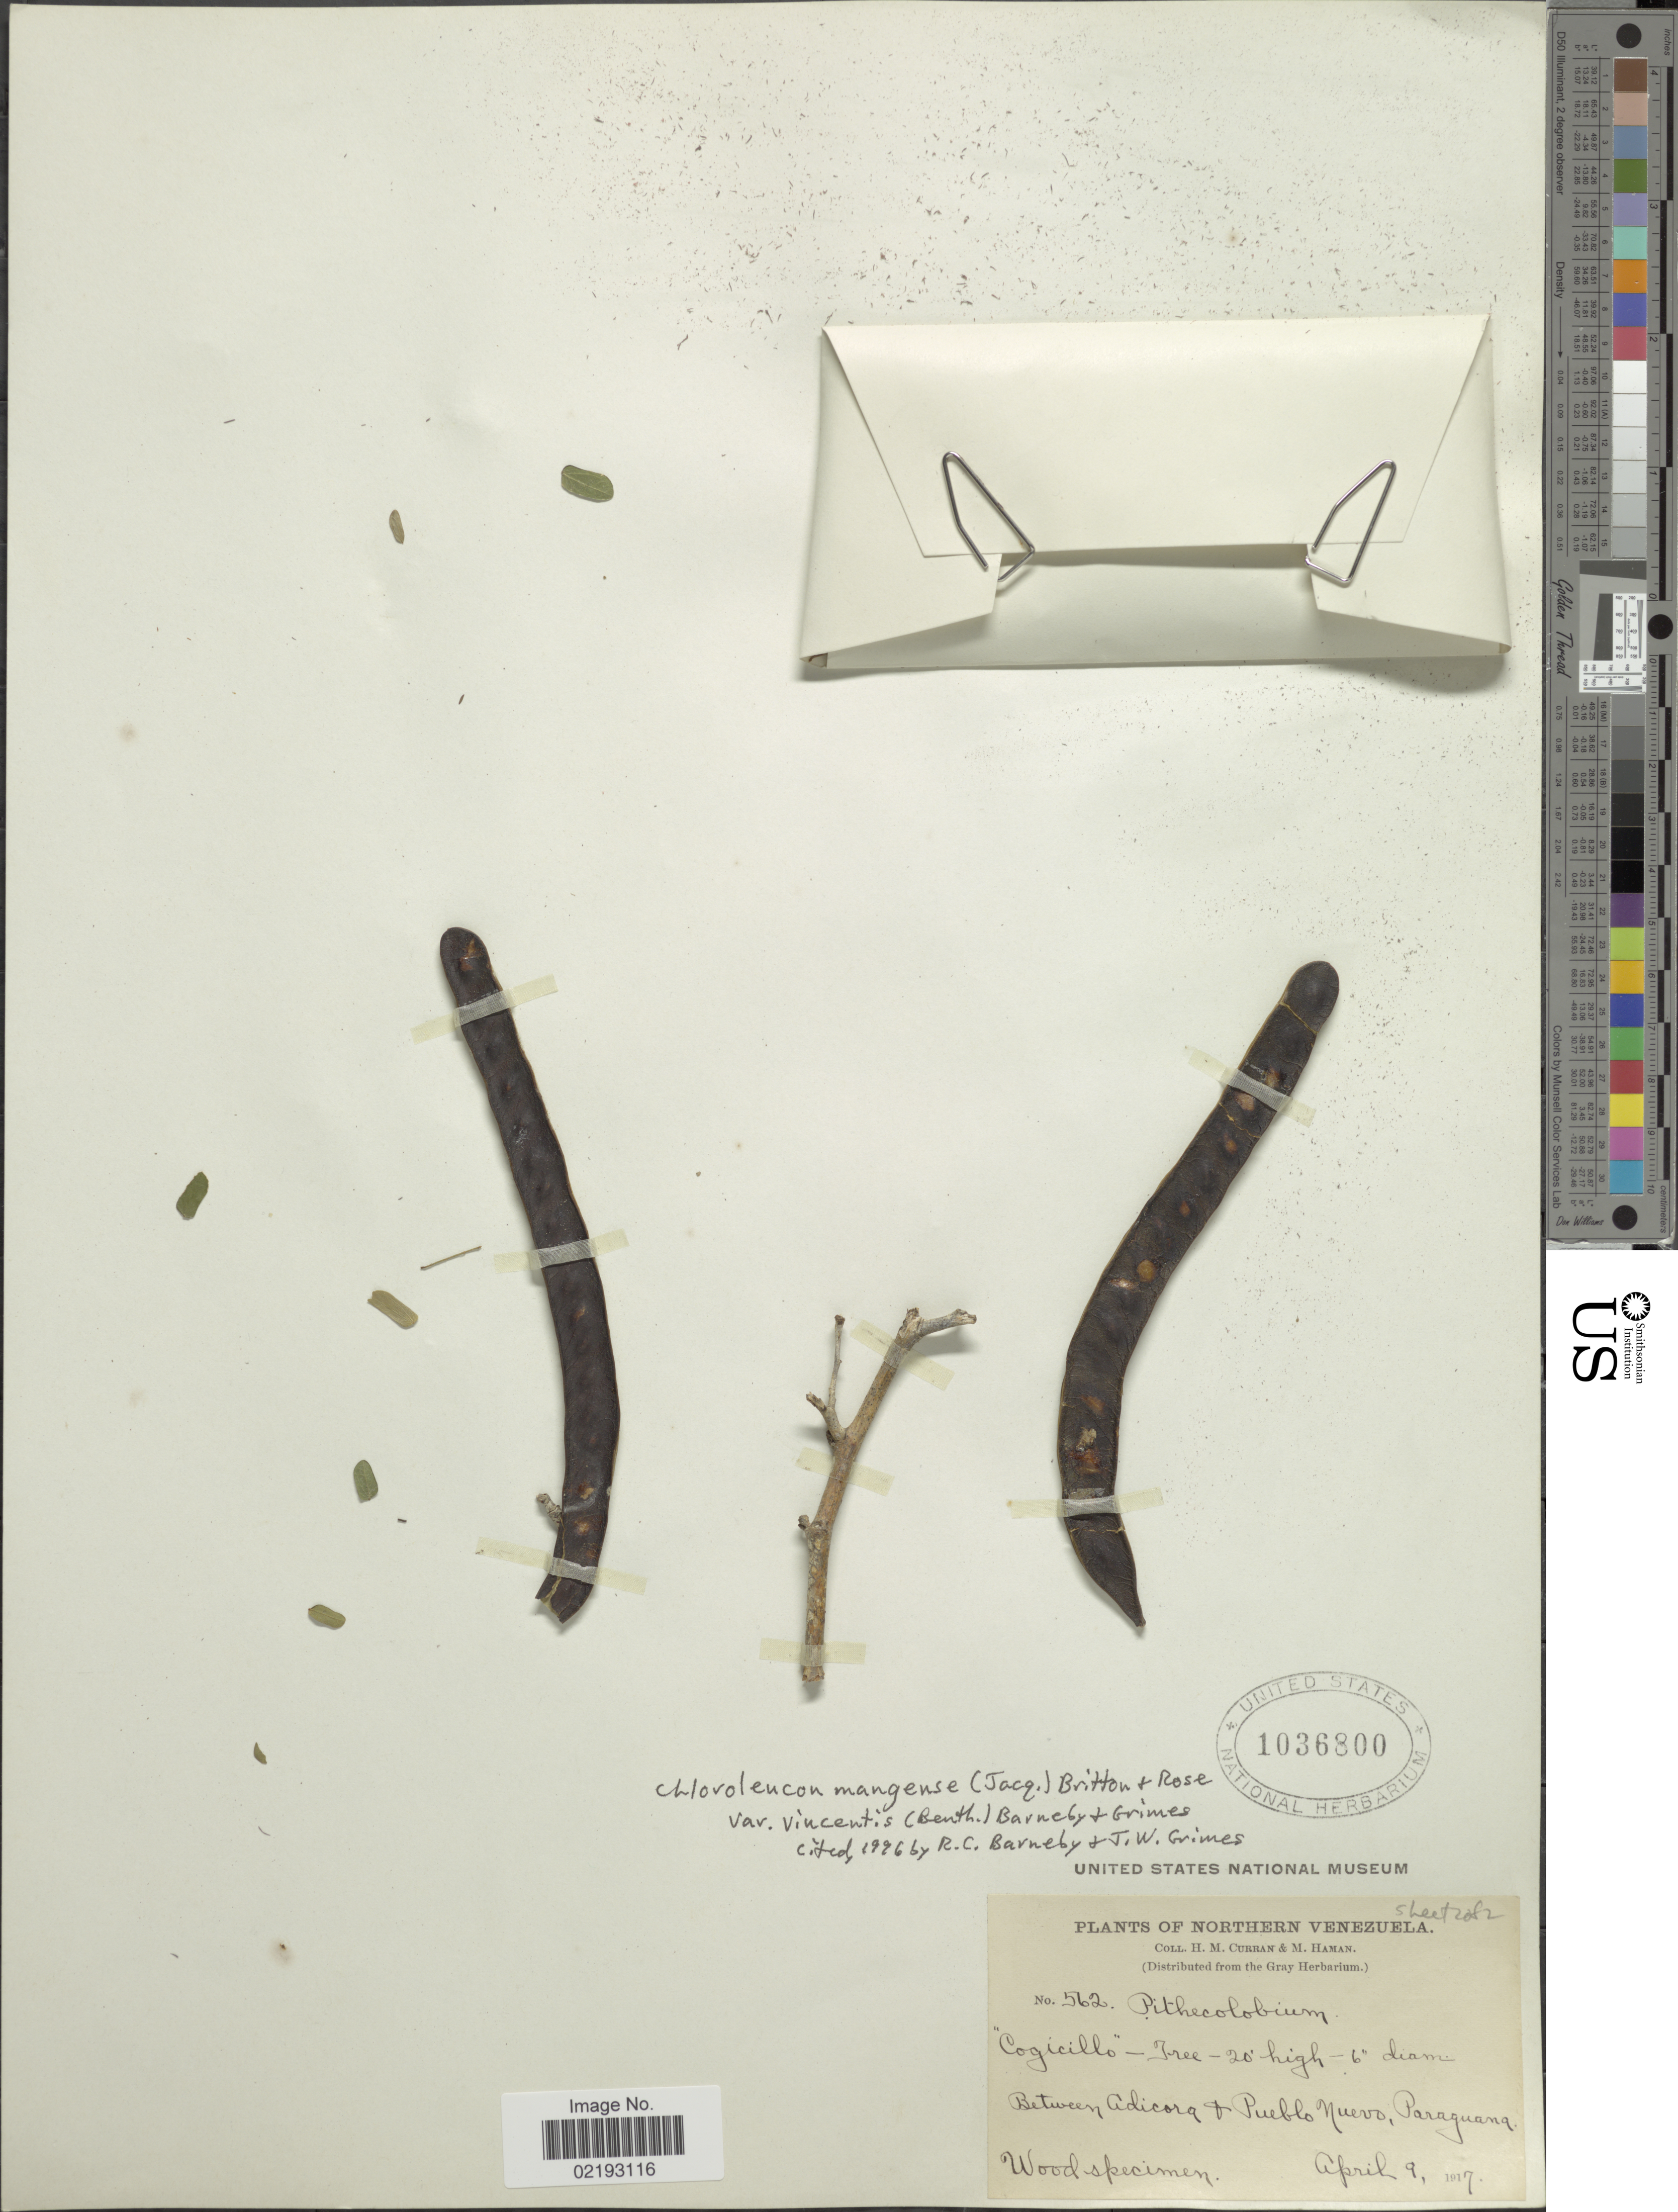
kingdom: Plantae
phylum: Tracheophyta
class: Magnoliopsida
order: Fabales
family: Fabaceae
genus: Chloroleucon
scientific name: Chloroleucon mangense var. vincentis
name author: (Benth.) Barneby & J.W. Grimes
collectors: H. M. Curran & M. Haman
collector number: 562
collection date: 1917-04-09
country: Venezuela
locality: Northern Venezuela, between Adicora + Pueblo Nuevo, Paraguana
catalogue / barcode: US 1036800